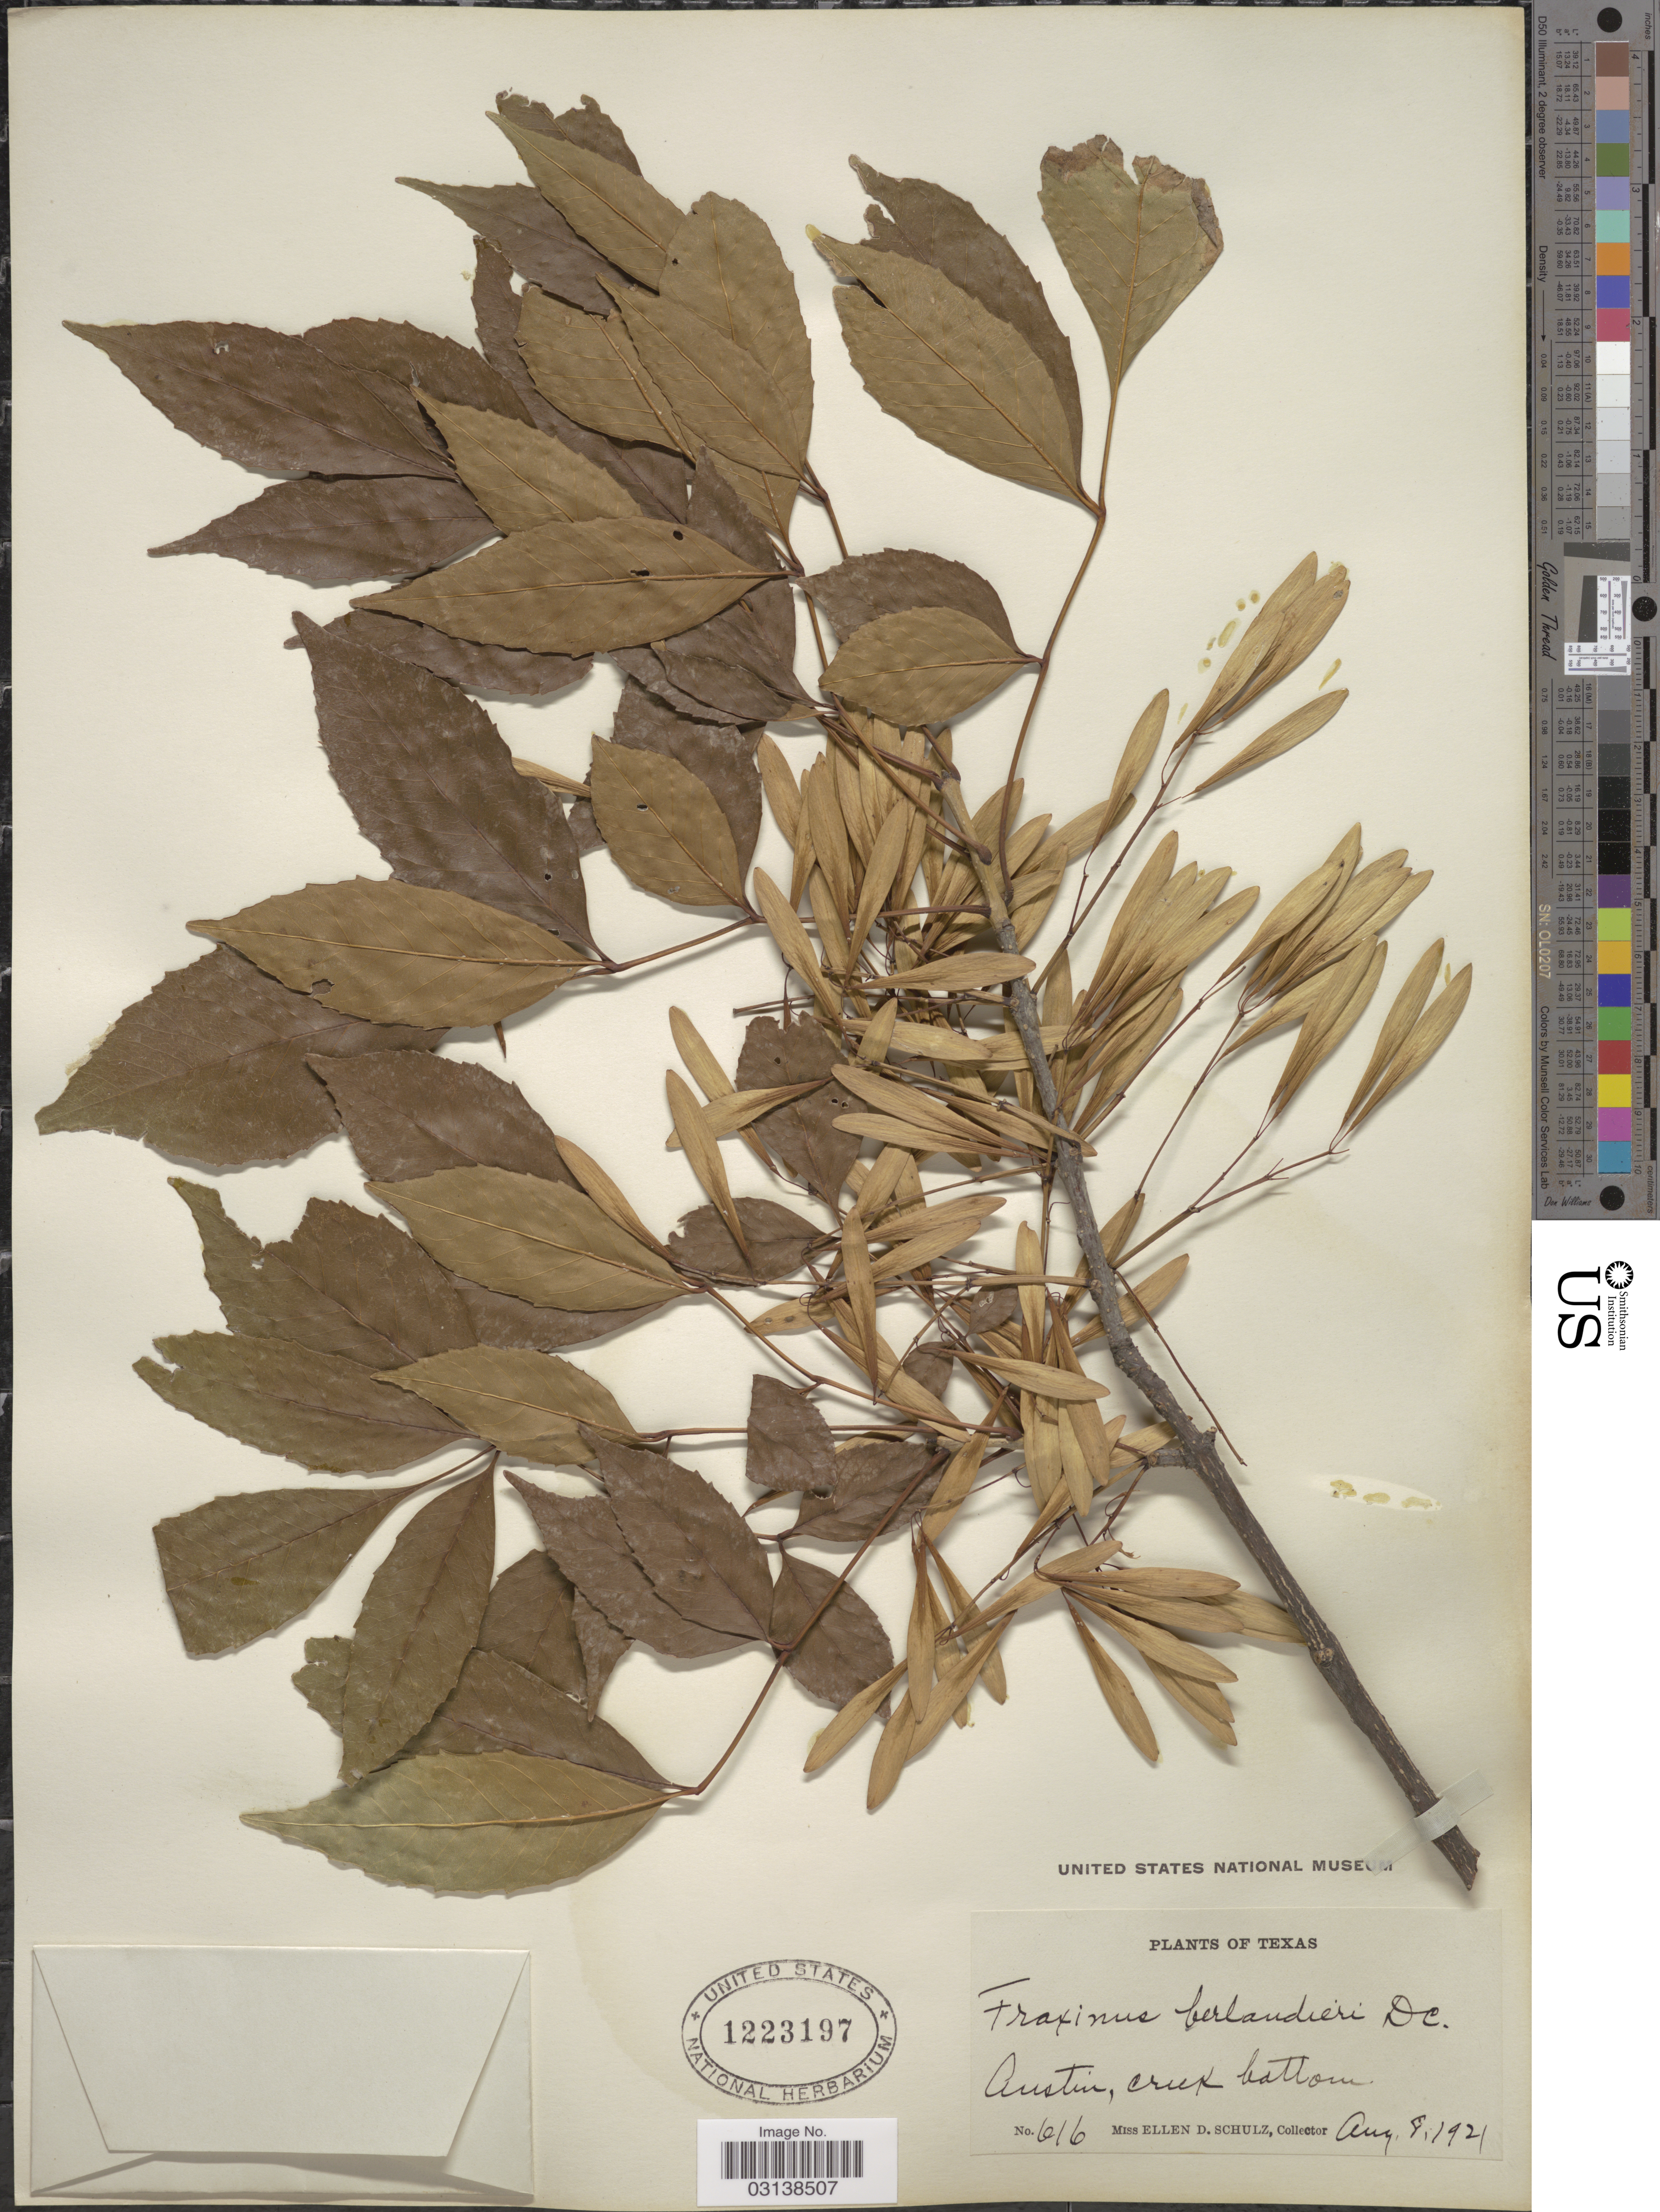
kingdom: Plantae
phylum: Tracheophyta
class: Magnoliopsida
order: Lamiales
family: Oleaceae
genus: Fraxinus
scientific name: Fraxinus berlandieriana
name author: A. DC.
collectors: E. D. Schulz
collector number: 616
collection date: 1921-08-08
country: United States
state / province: Texas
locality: Austin, creek bottom.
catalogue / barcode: US 1223197